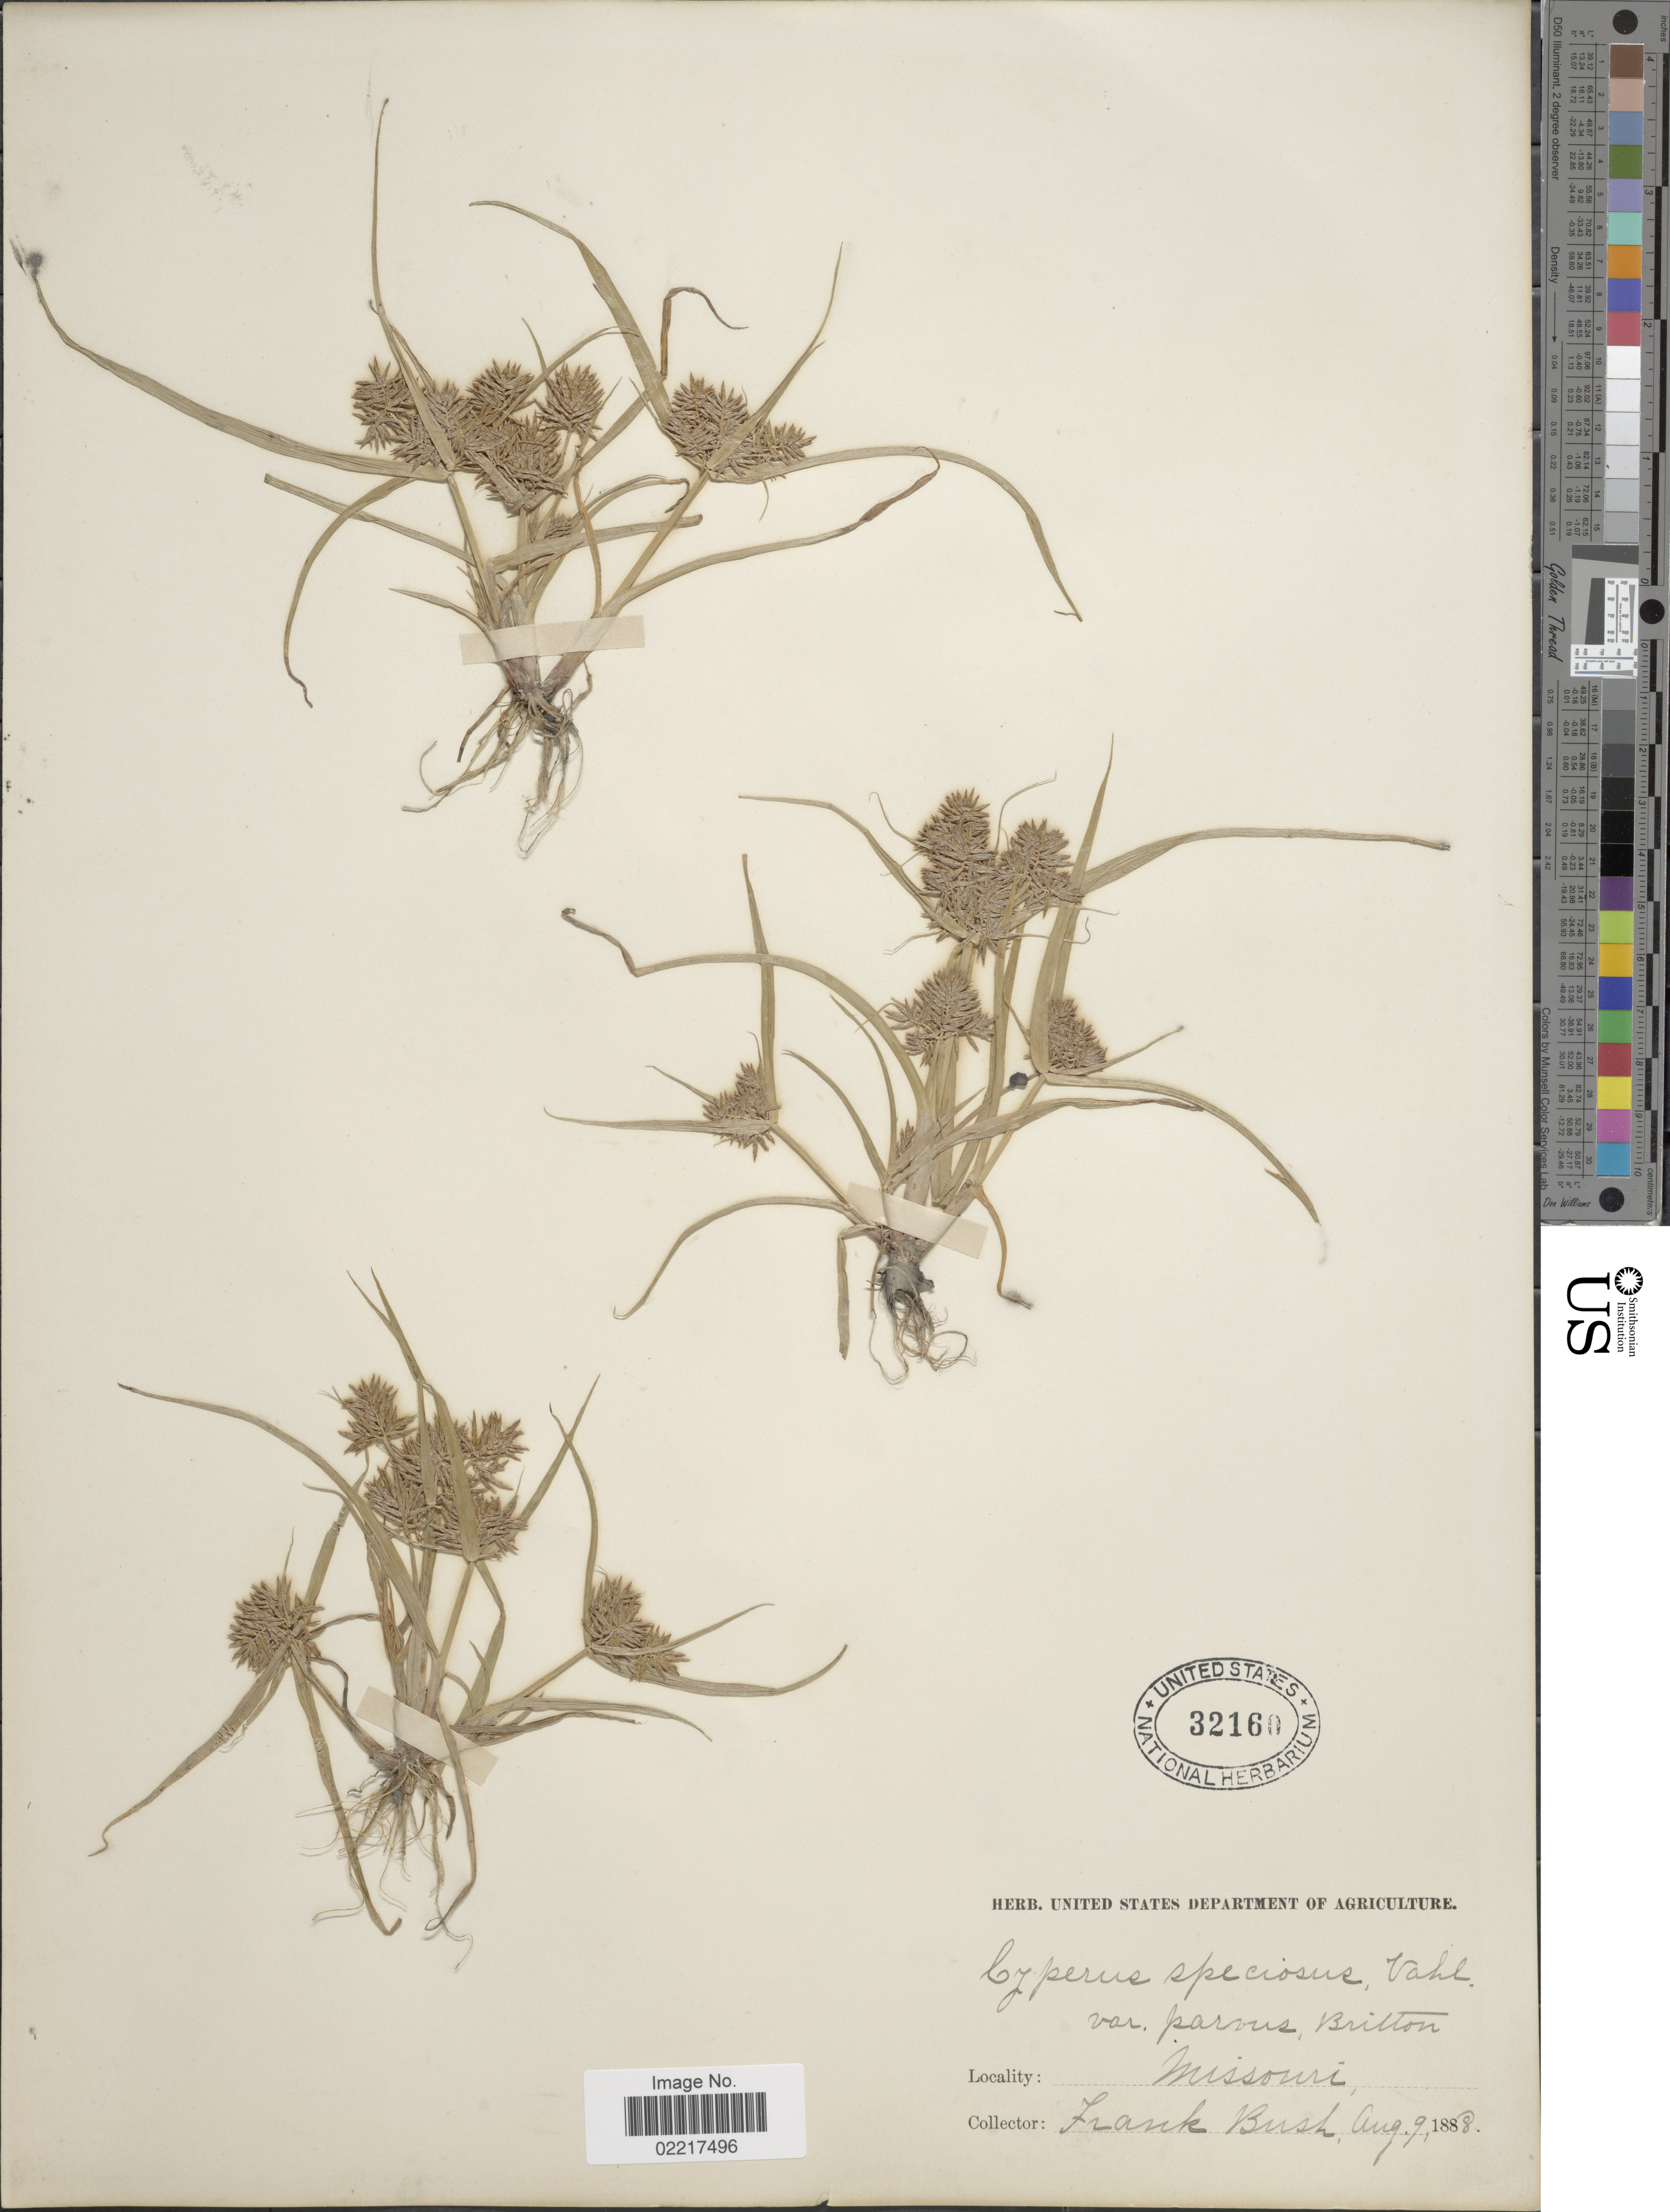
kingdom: Plantae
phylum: Tracheophyta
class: Liliopsida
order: Poales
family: Cyperaceae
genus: Cyperus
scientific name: Cyperus odoratus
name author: L.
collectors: F. Bush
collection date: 1888-08-09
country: United States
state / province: Missouri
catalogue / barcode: US 32160